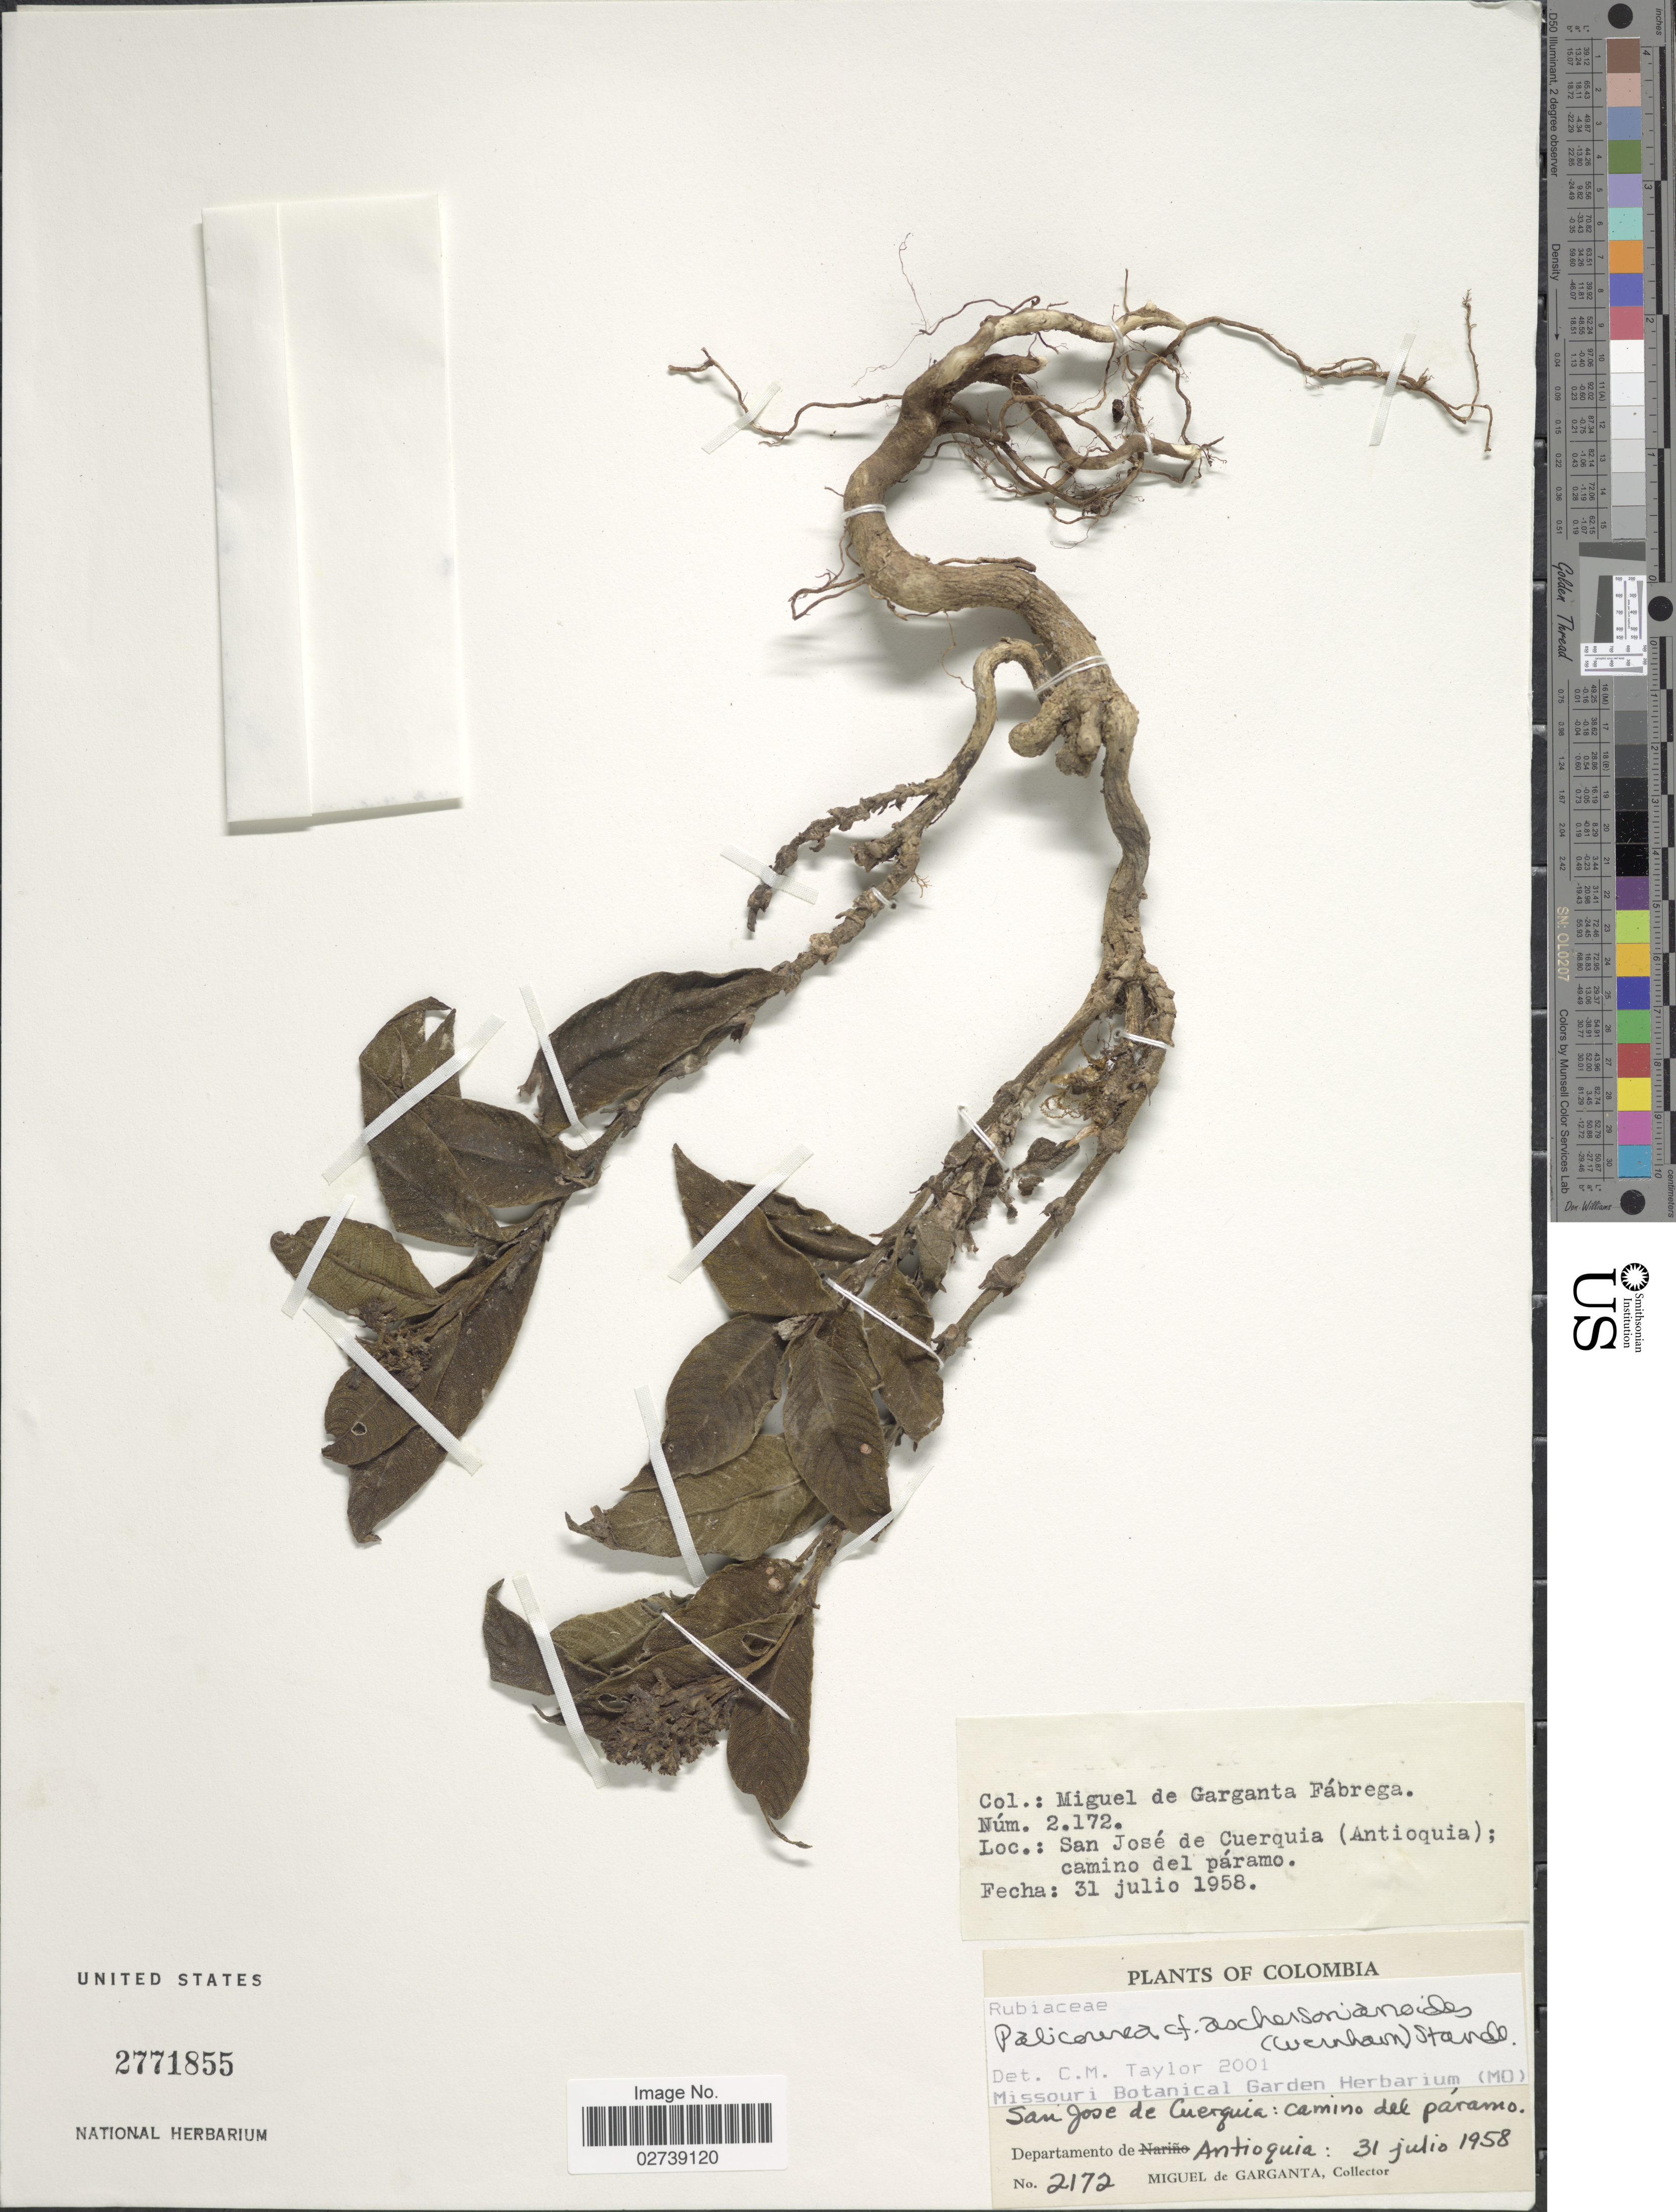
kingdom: Plantae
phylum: Tracheophyta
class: Magnoliopsida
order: Gentianales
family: Rubiaceae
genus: Palicourea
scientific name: Palicourea aschersonianoides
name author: Steyerm.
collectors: M. Fabrega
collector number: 2172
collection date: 1958-07-31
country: Colombia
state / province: Antioquia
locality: San Jose de Cuerquia; camino del paramo.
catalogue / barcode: US 2771855